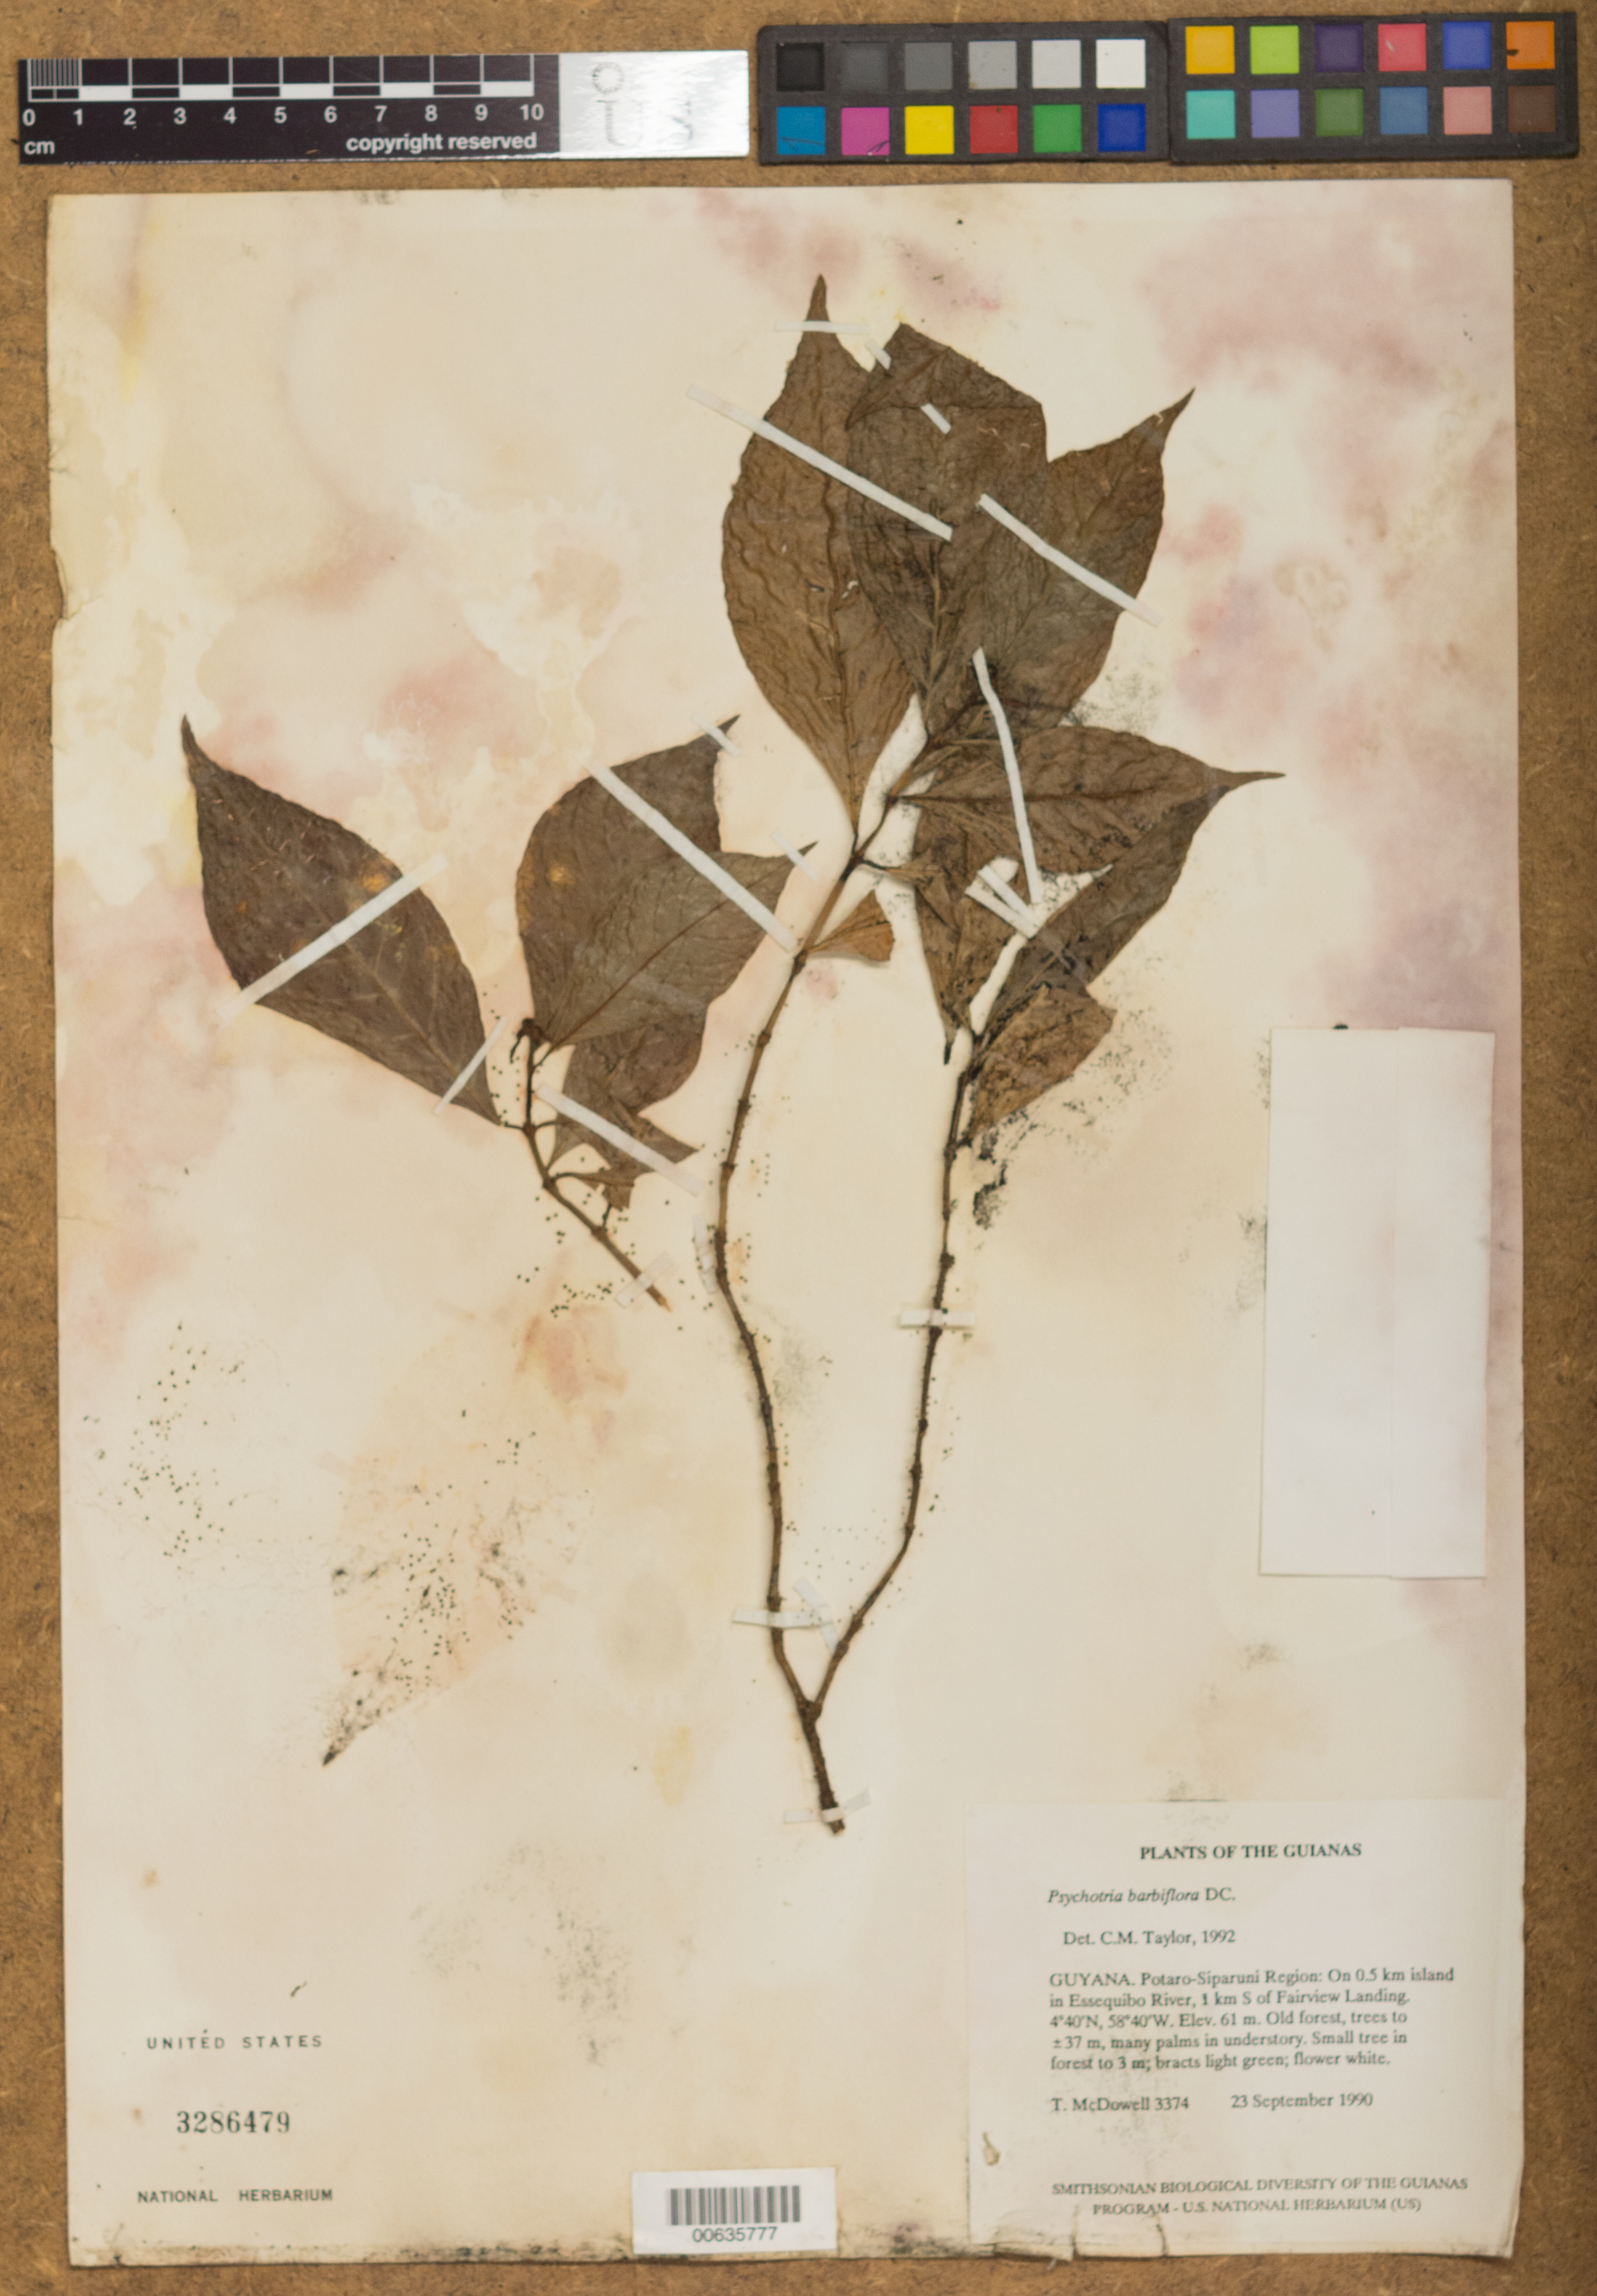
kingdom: Plantae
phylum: Tracheophyta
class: Magnoliopsida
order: Gentianales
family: Rubiaceae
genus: Psychotria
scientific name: Psychotria barbiflora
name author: DC.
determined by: Taylor, Charlotte M.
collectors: T. McDowell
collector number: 3374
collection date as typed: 23 September 1990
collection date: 1990-09-23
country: Guyana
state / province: U. Demerara-Berbice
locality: On 0.5 km long island in Essequibo River, ~1 km S of Fairview Landing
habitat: Old forest, trees to ±37 m, many palms in understory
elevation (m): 61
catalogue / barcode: US 3286479